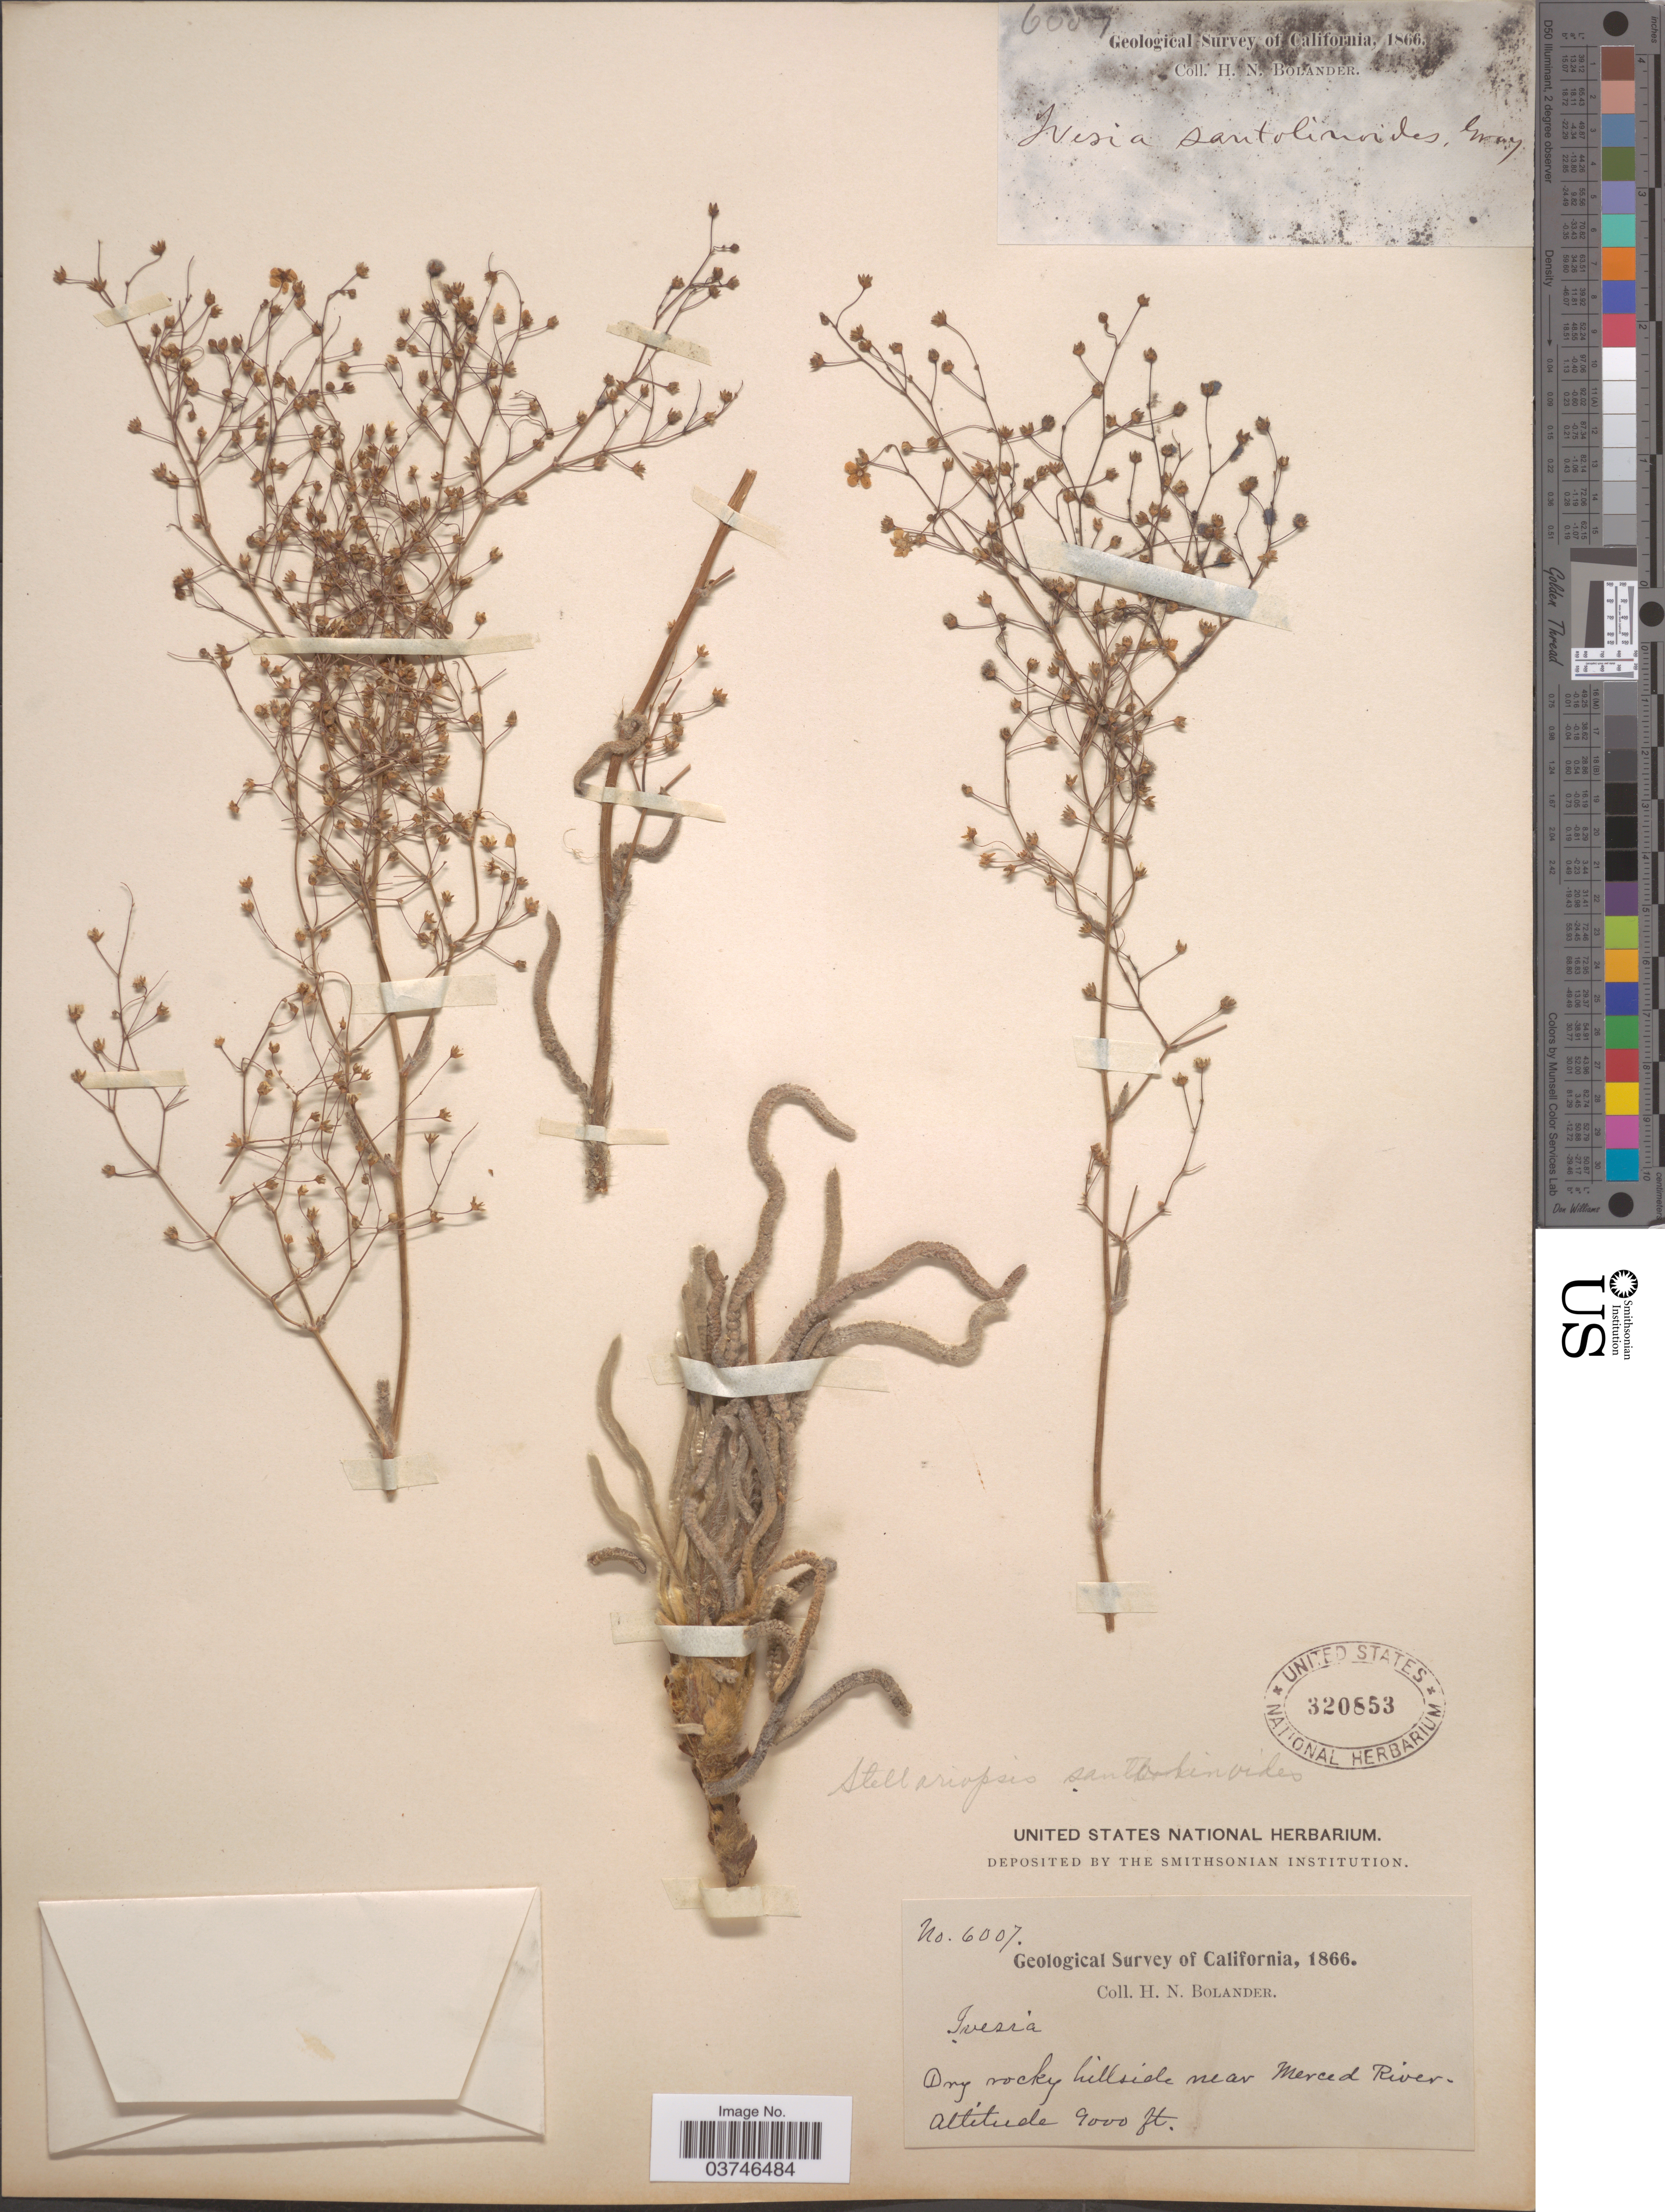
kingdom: Plantae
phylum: Tracheophyta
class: Magnoliopsida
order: Rosales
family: Rosaceae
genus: Potentilla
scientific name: Potentilla santalinoides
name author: (A. Gray) Greene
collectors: H. Bolander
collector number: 6007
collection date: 1866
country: United States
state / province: California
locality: Dry rocky hillside near Merced River.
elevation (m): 2743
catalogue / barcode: US 320853